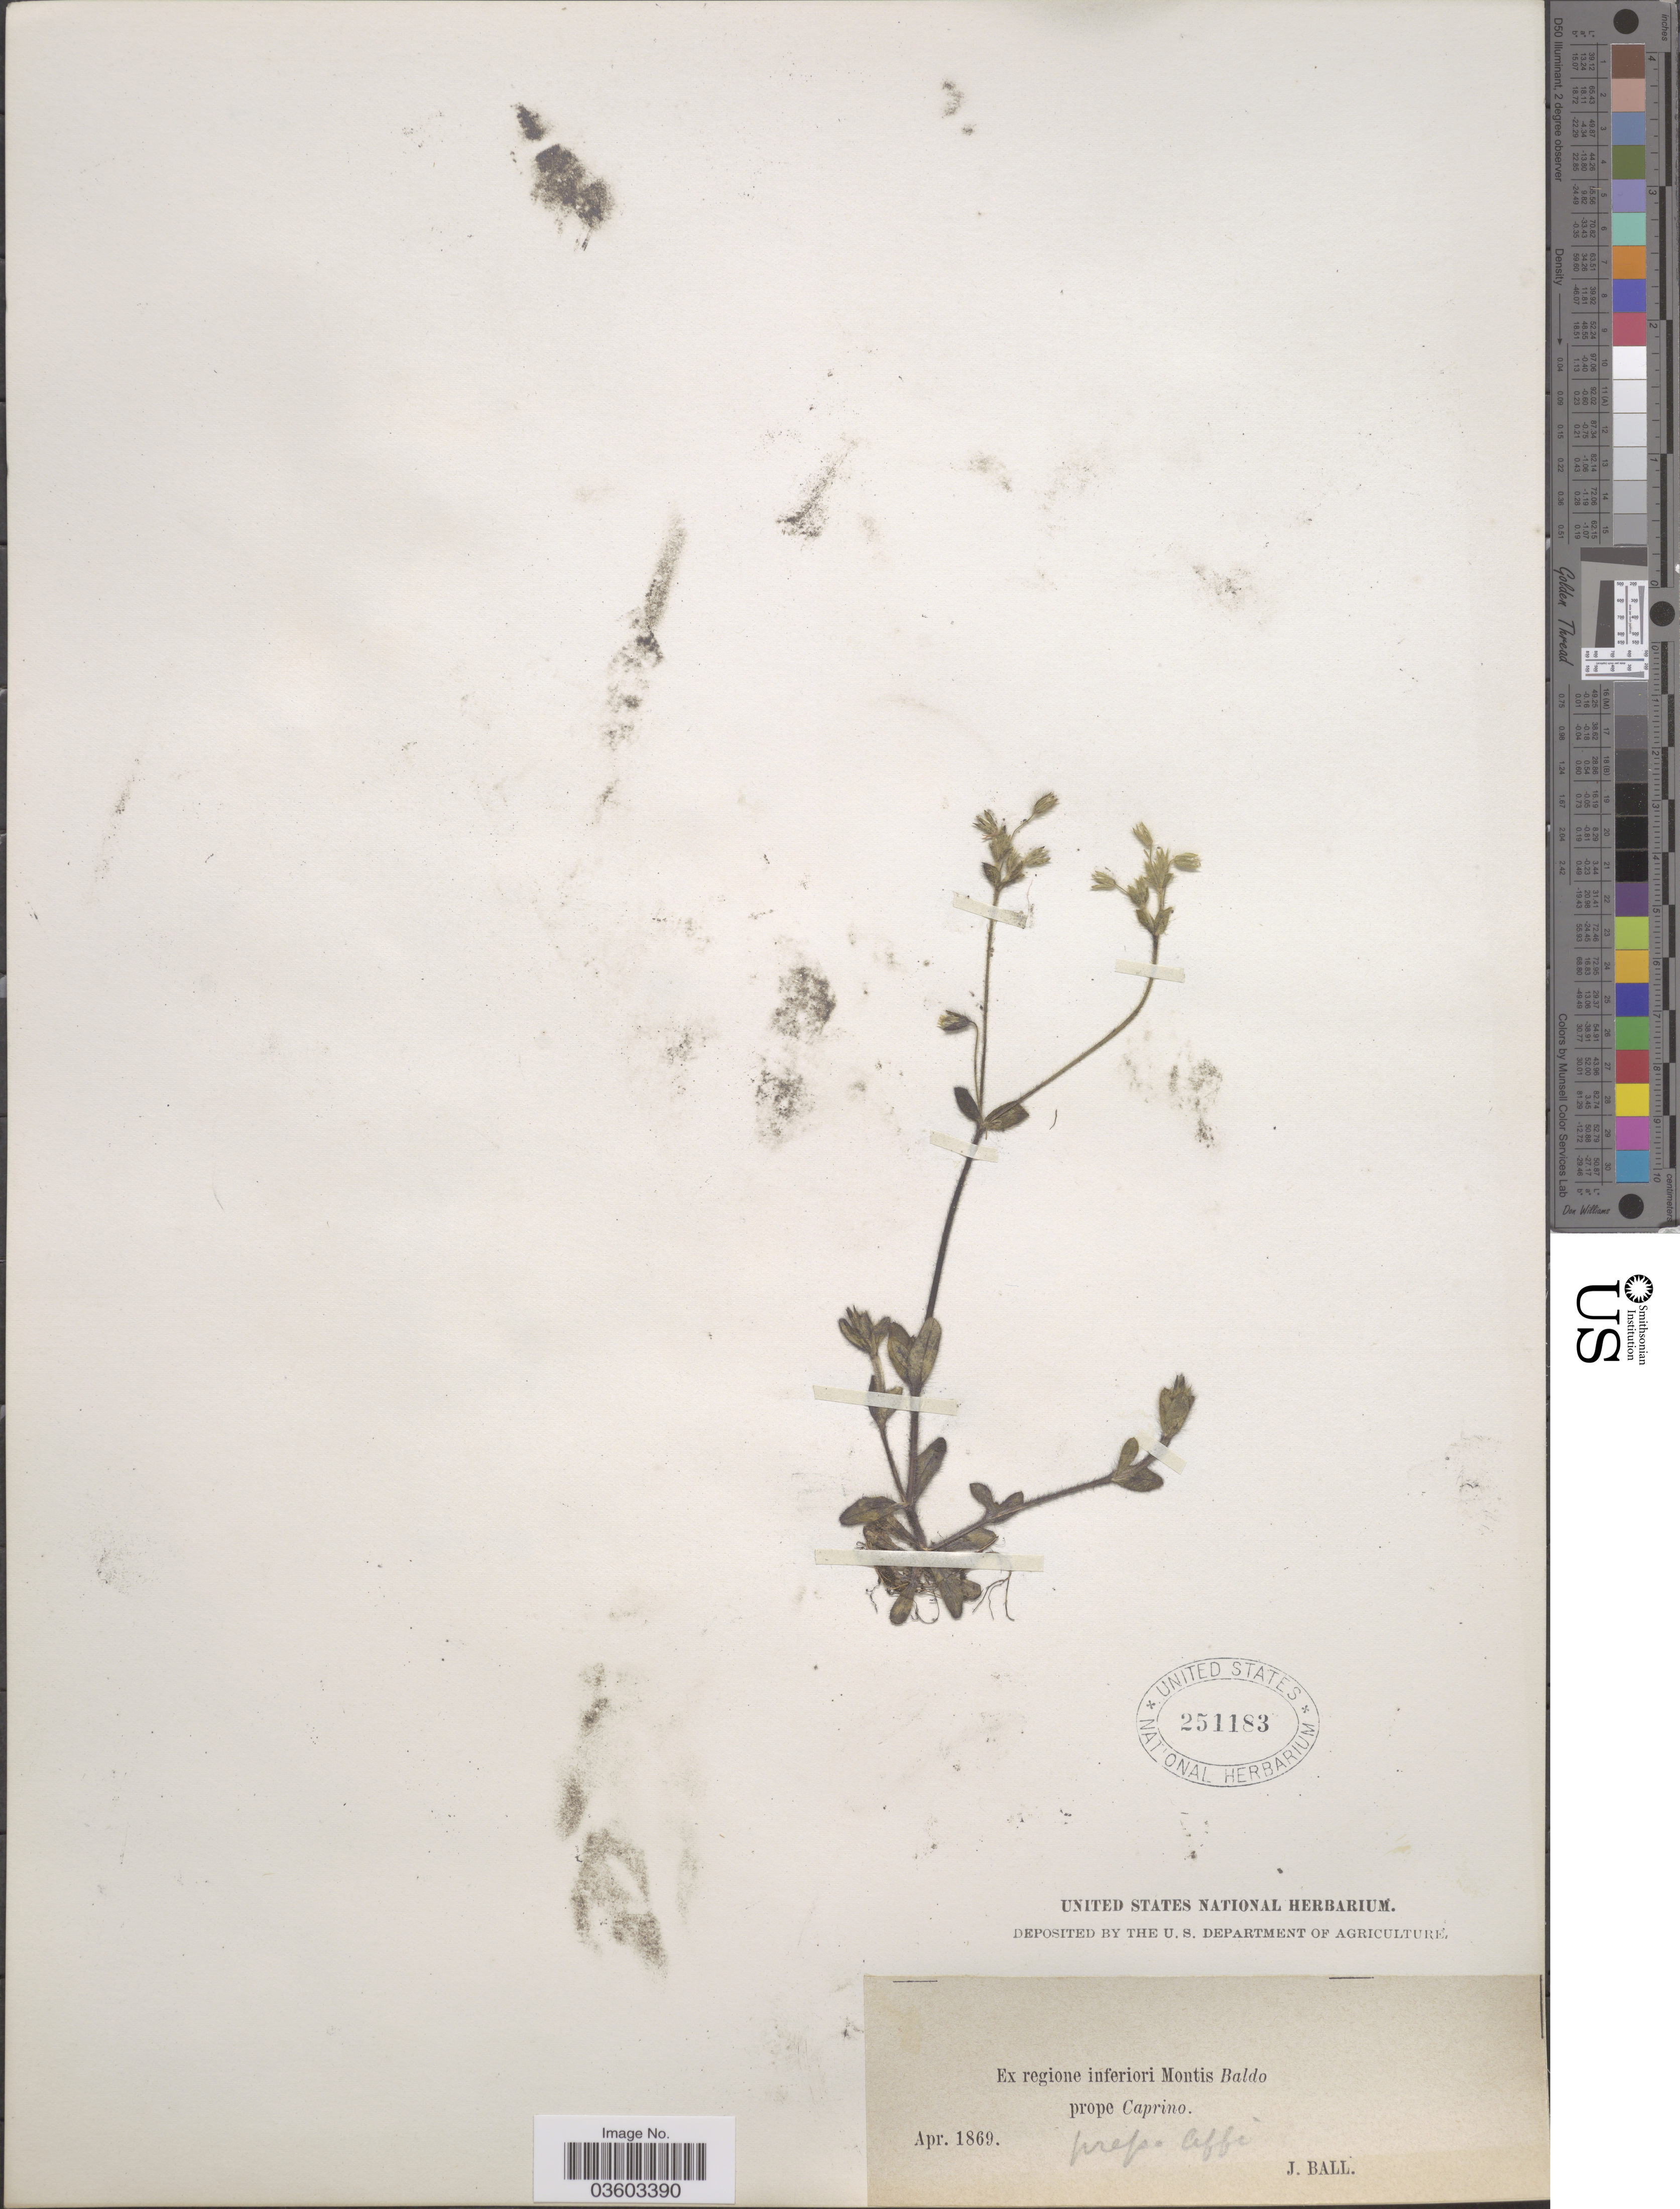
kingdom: Plantae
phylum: Tracheophyta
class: Magnoliopsida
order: Caryophyllales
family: Caryophyllaceae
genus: Cerastium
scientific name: Cerastium sp.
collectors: J. Ball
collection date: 1869-04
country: Italy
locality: Ex regione inferiori Montis Baldo prope Caprino. Prope Affi.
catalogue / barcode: US 251183